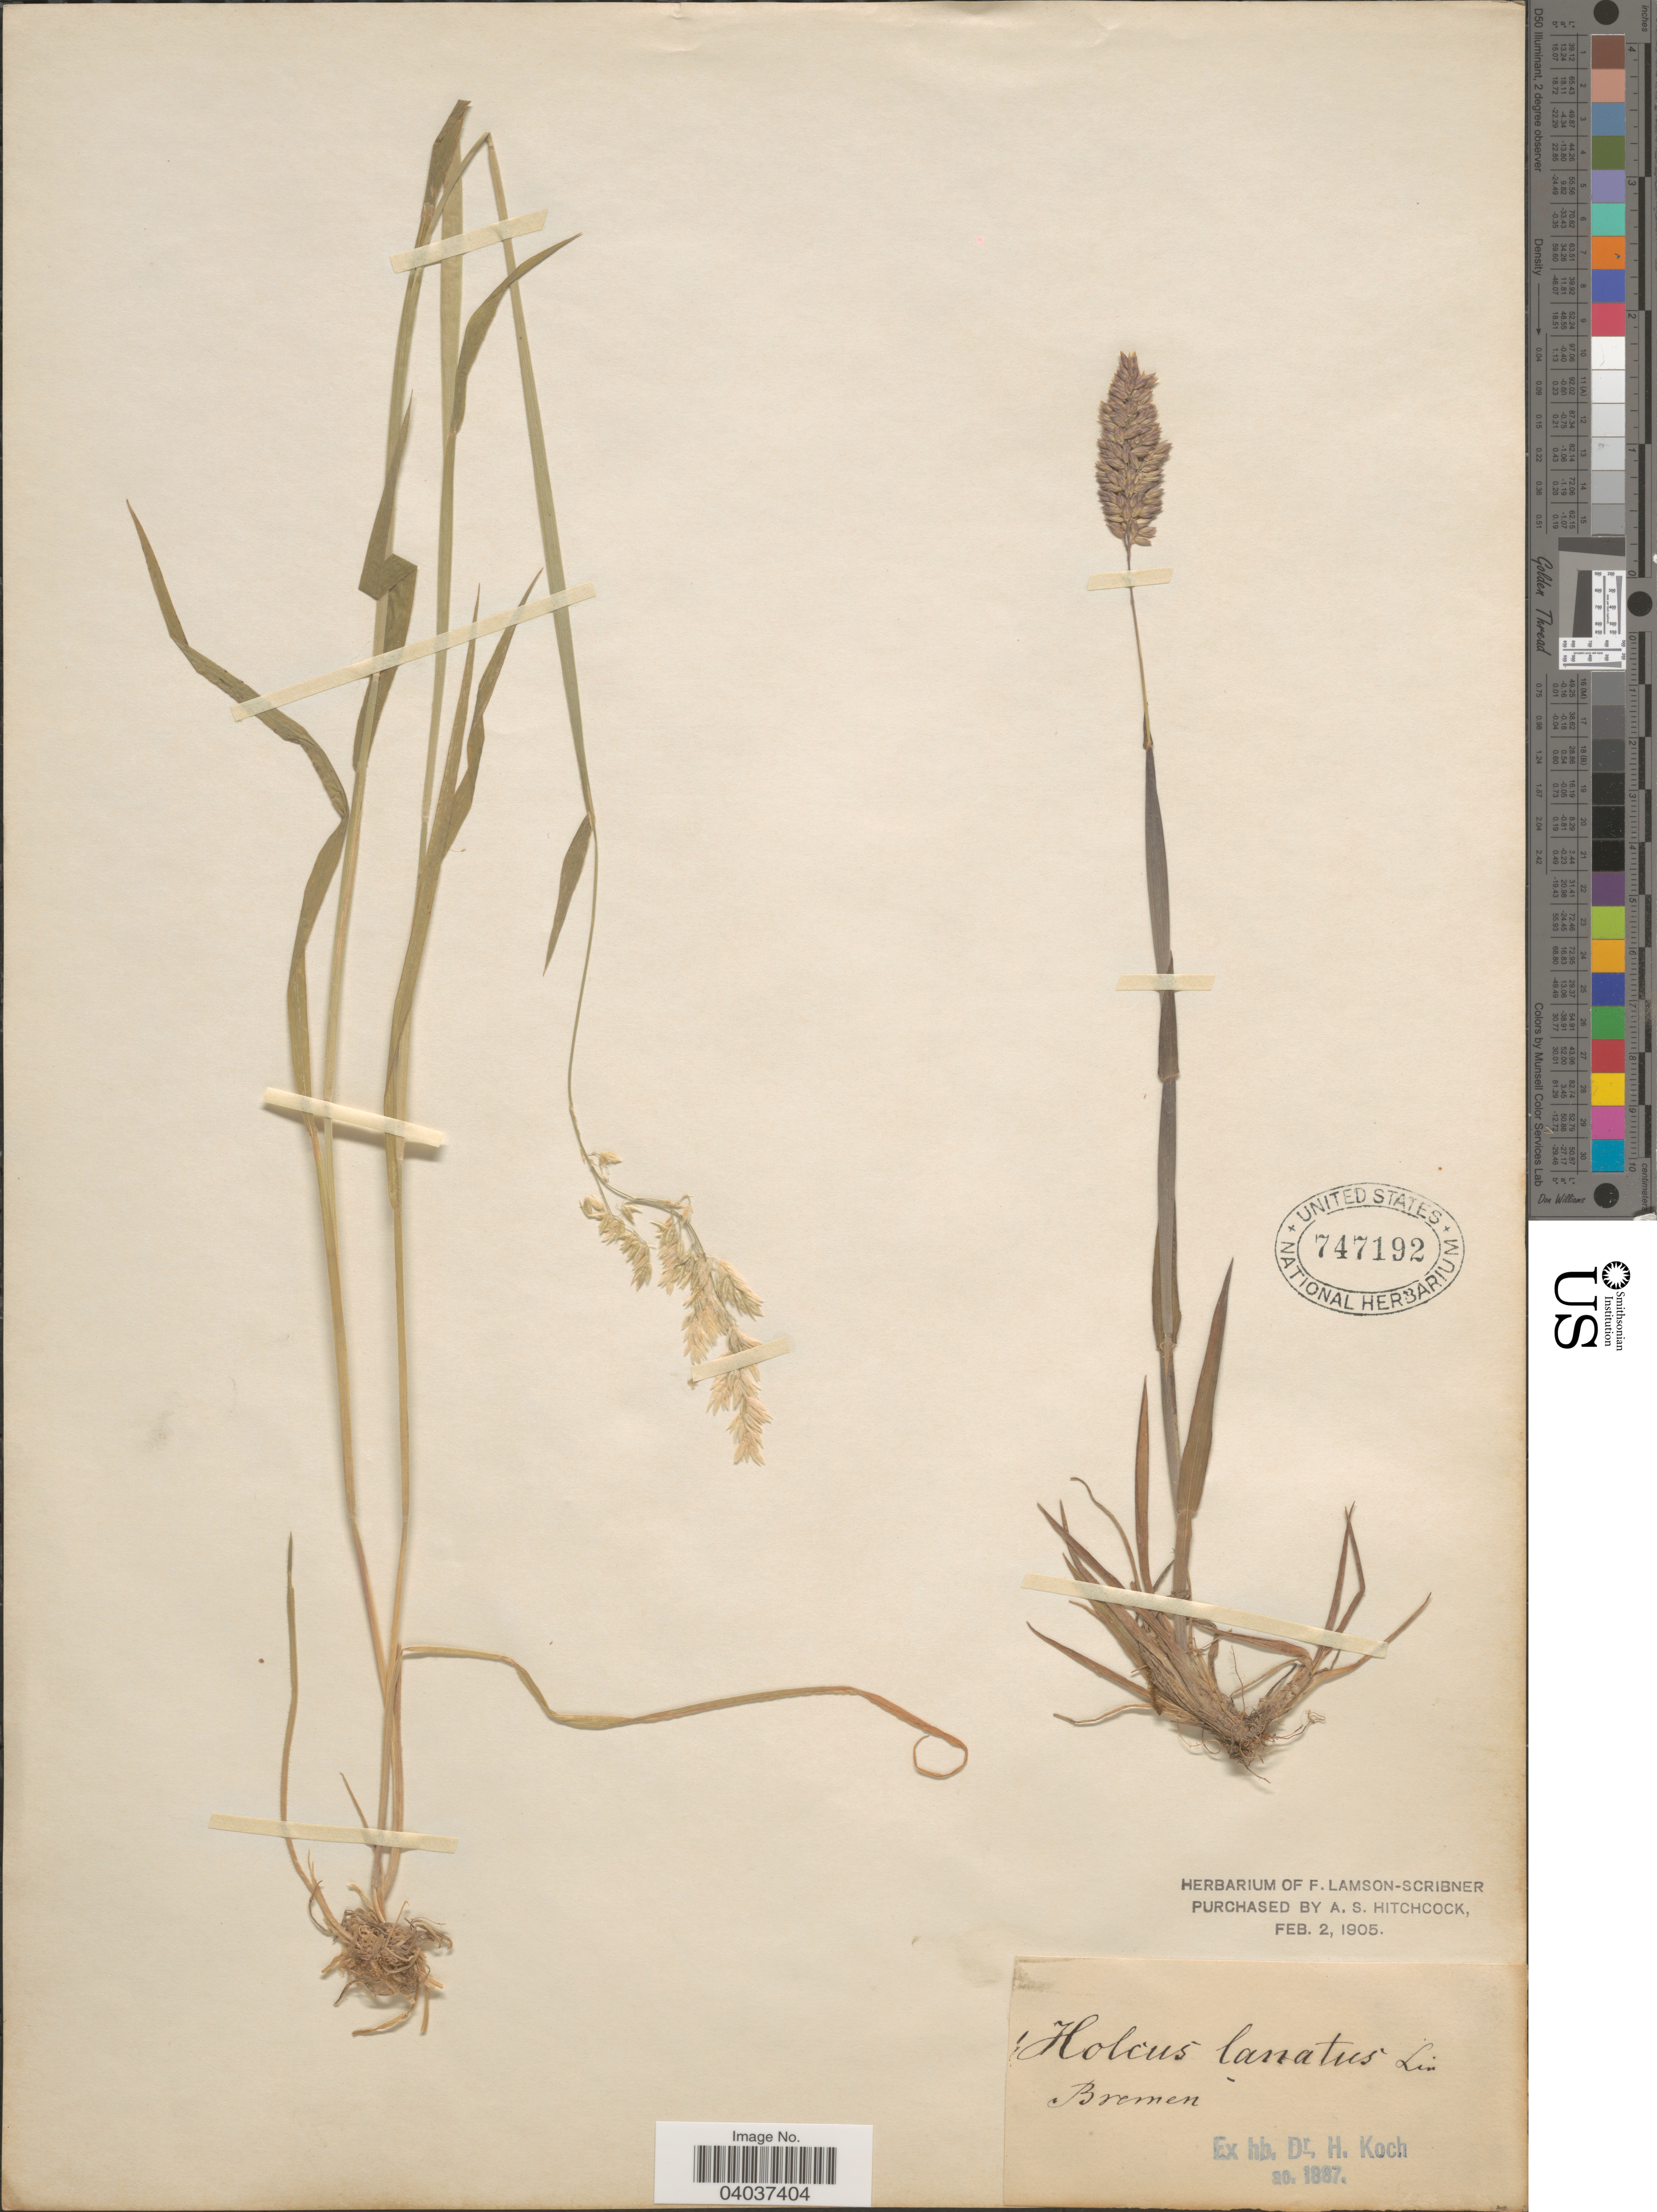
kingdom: Plantae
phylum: Tracheophyta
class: Liliopsida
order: Poales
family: Poaceae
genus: Holcus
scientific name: Holcus lanatus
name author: L.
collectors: Ex herb. Dr. H. Koch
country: Germany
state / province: Bremen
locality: Bremen.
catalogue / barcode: US 747192